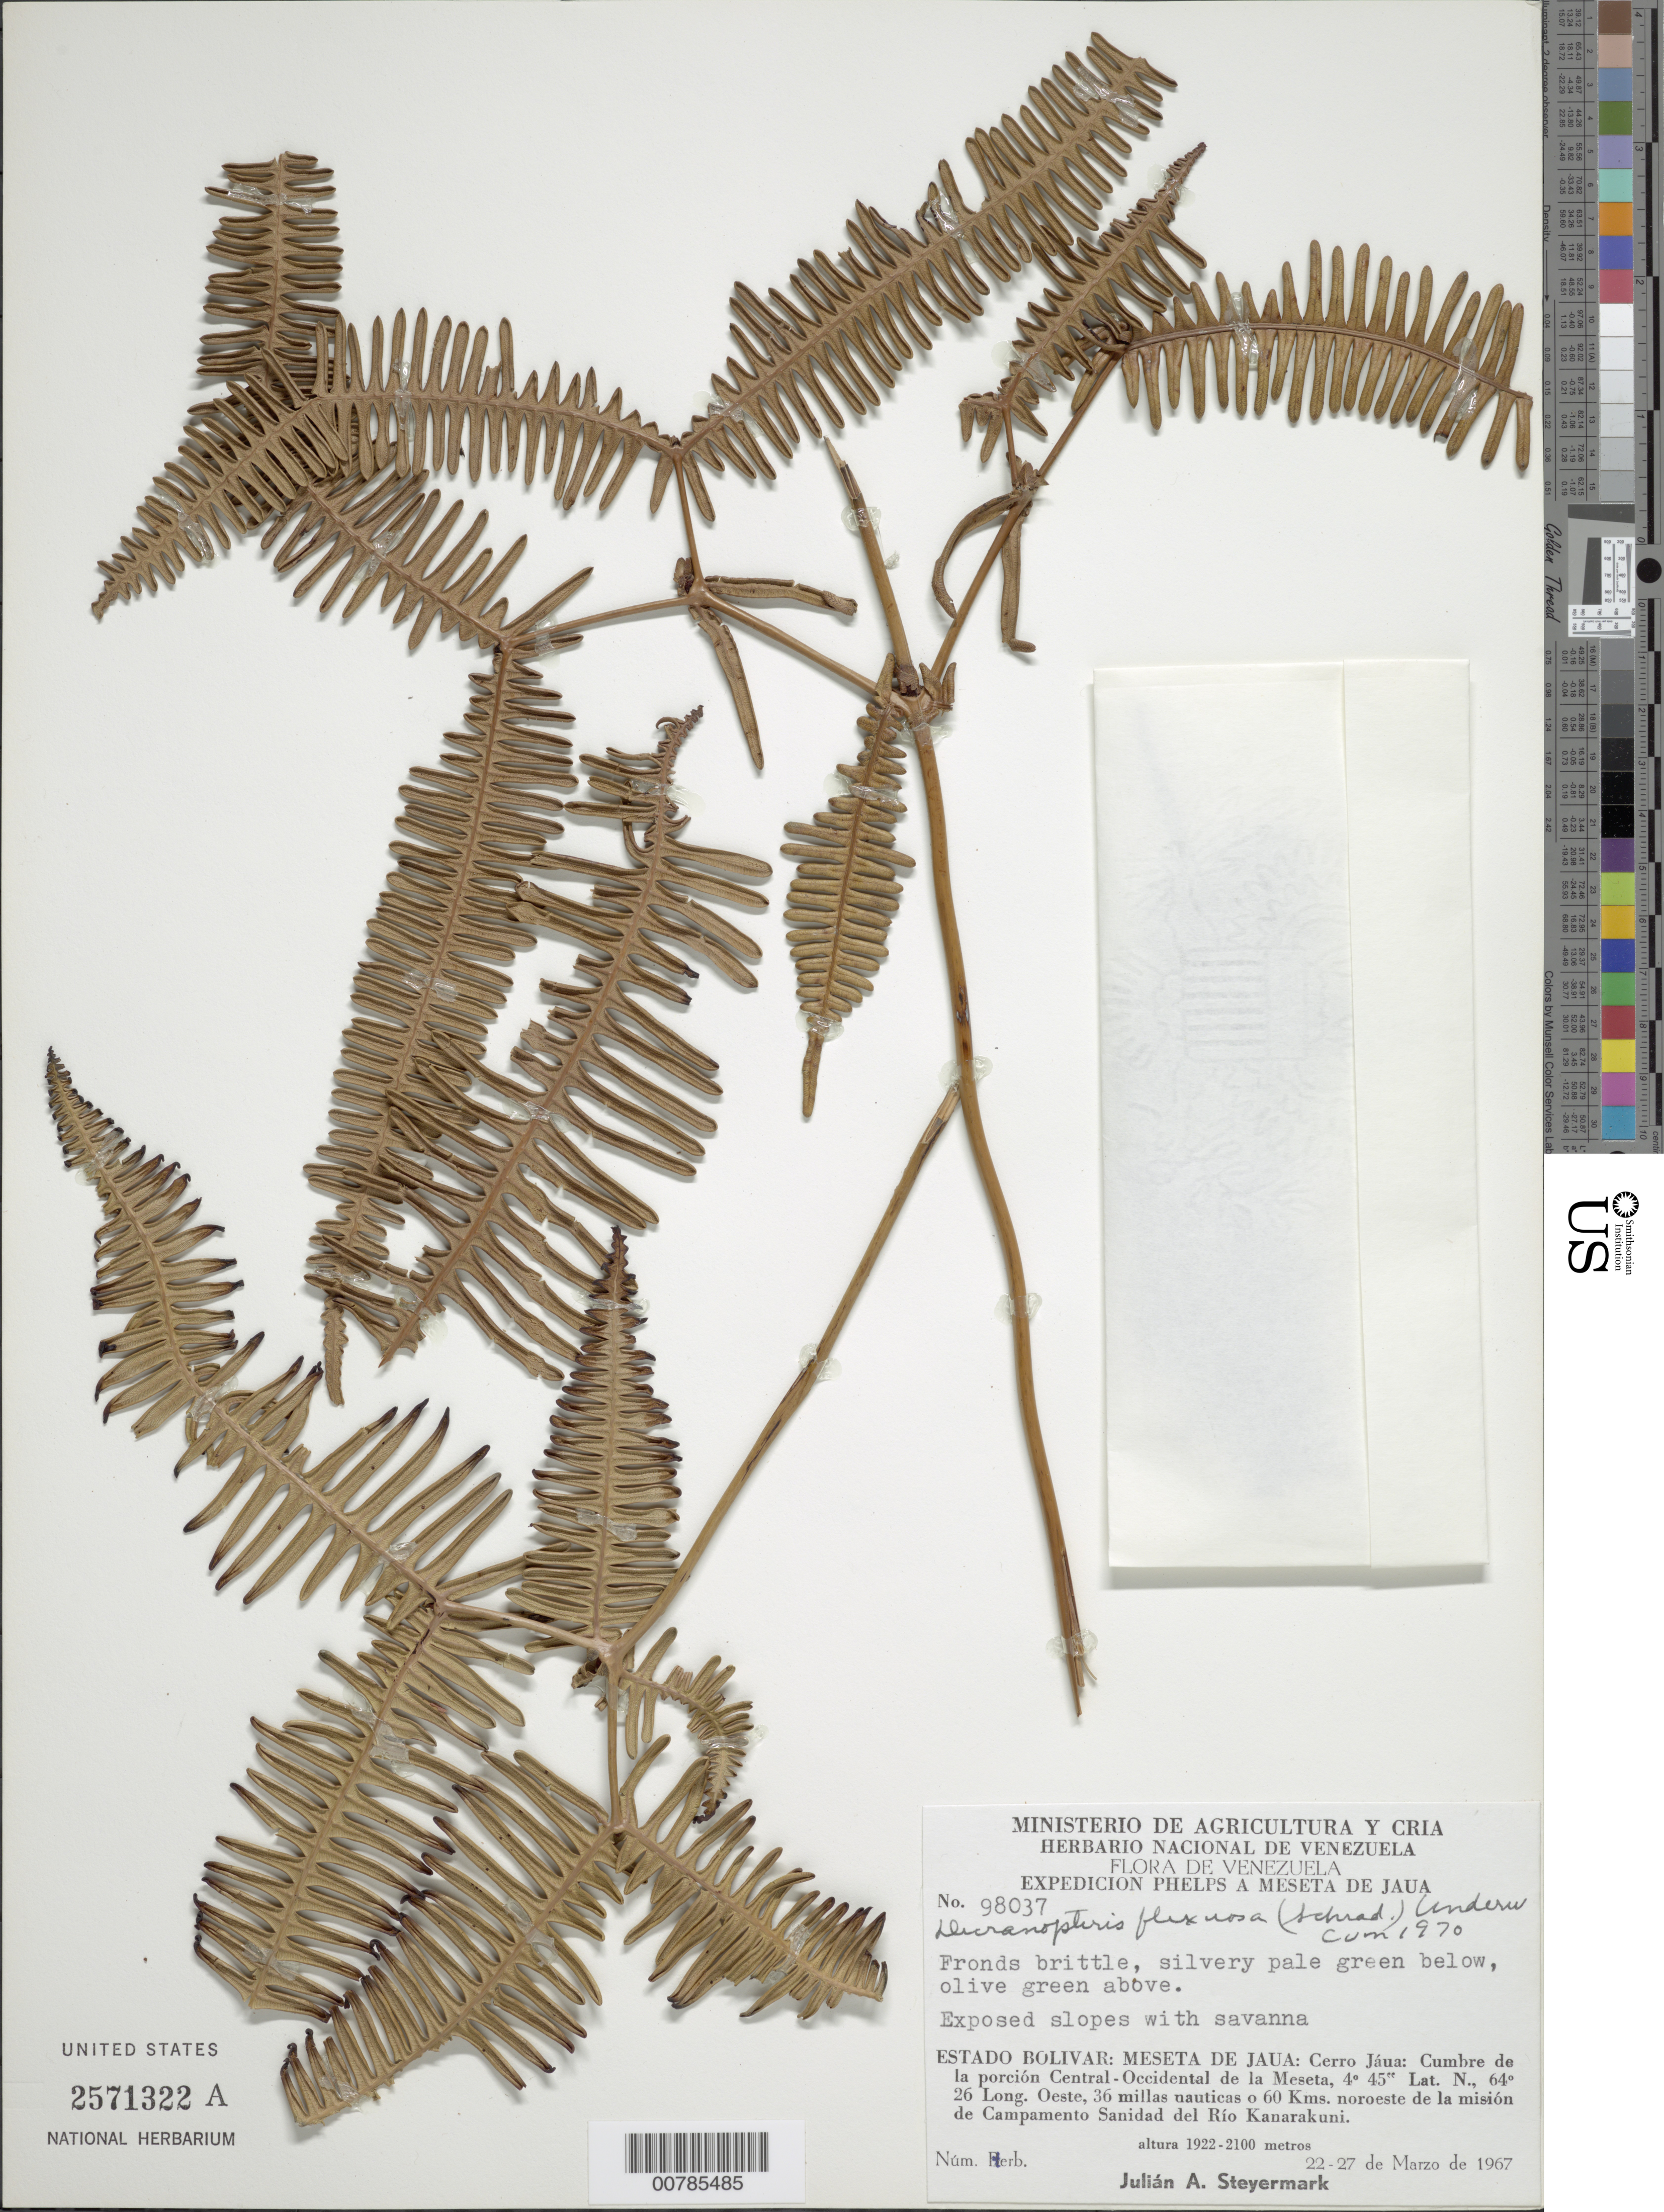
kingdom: Plantae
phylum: Tracheophyta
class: Polypodiopsida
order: Gleicheniales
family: Gleicheniaceae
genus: Dicranopteris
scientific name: Dicranopteris flexuosa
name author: (Schrad.) Underw.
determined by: Morton, C. V.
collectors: J. Steyermark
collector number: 98037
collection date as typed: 22-Mar-67 to 27-Mar-67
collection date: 1967-03-22/1967-03-27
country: Venezuela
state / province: Bolívar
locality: Meseta del Jaua: Cerro Jáua, cumbre de la porcion Central-Occidental de la Meseta, 36 millas nauticas o 60 km NO de la mision de Campamento Sanidad del Río Kanarakuni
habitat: Exposed slopes with savanna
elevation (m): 1922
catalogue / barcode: US 2571322A